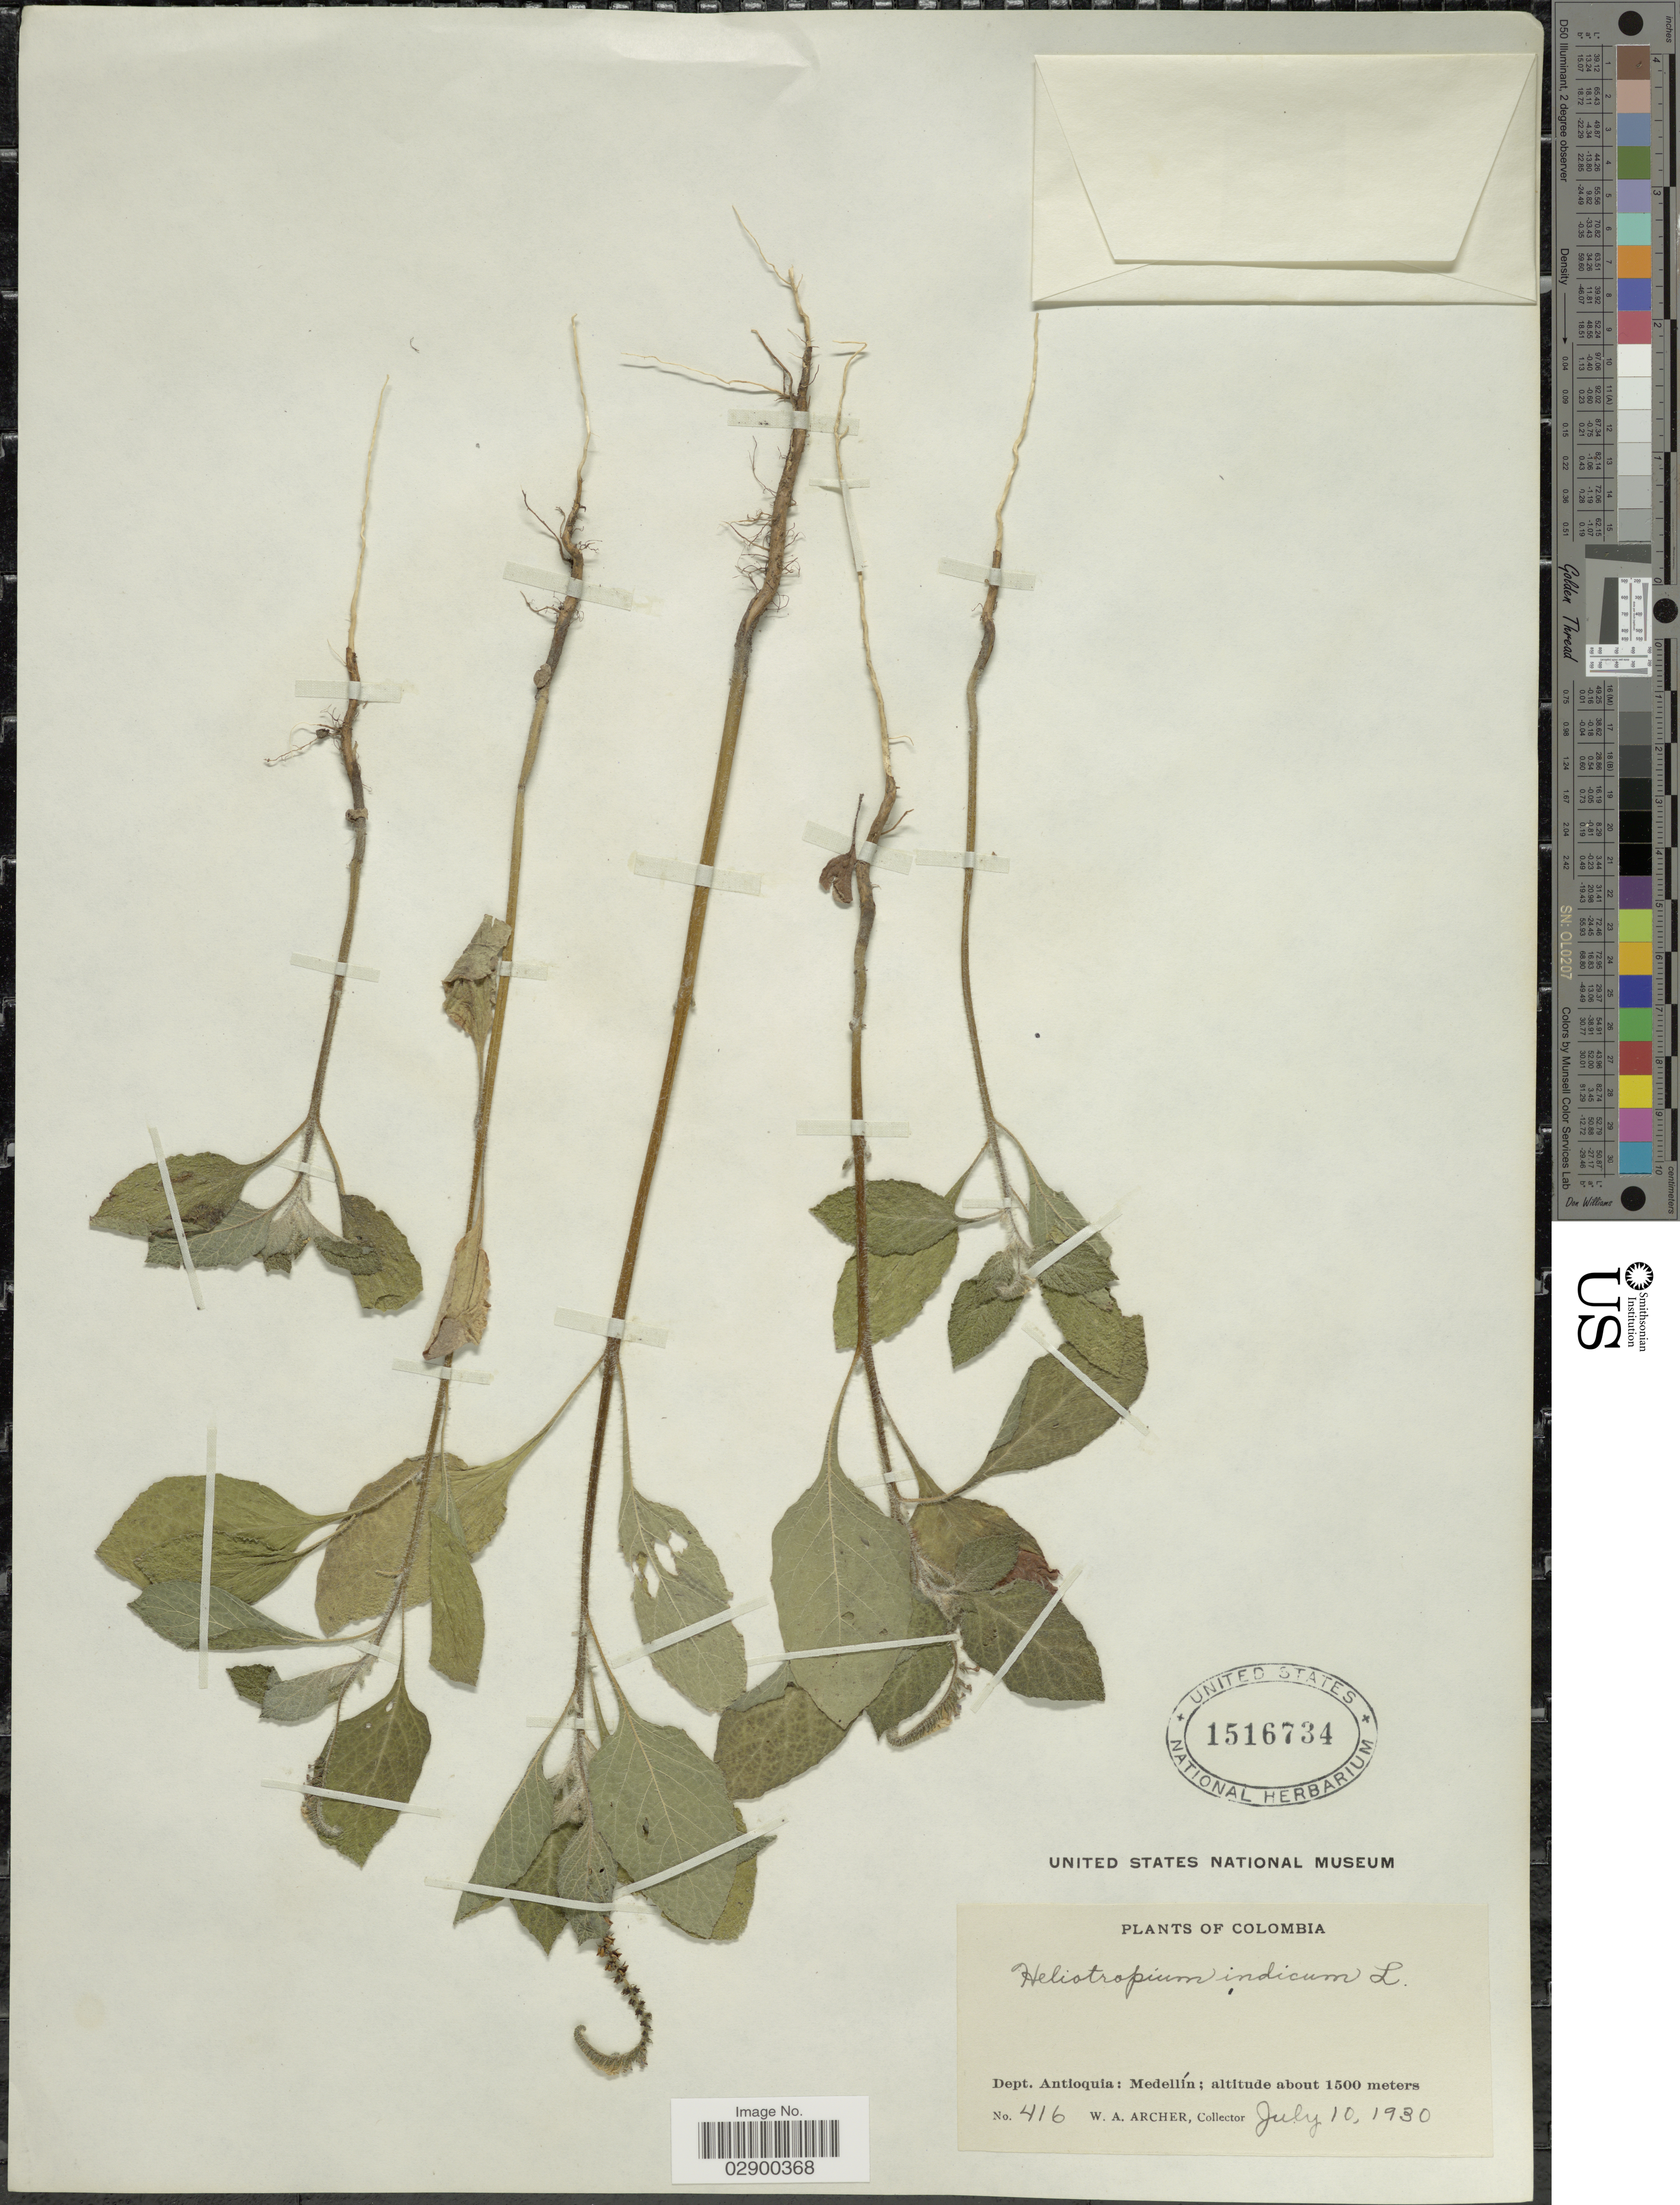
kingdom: Plantae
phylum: Tracheophyta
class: Magnoliopsida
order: Boraginales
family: Heliotropiaceae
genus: Heliotropium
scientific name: Heliotropium indicum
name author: L.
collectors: W. Archer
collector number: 416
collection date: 1930-07-10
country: Colombia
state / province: Antioquia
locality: Dept. Antioquia, Medellín.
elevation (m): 1500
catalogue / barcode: US 1516734